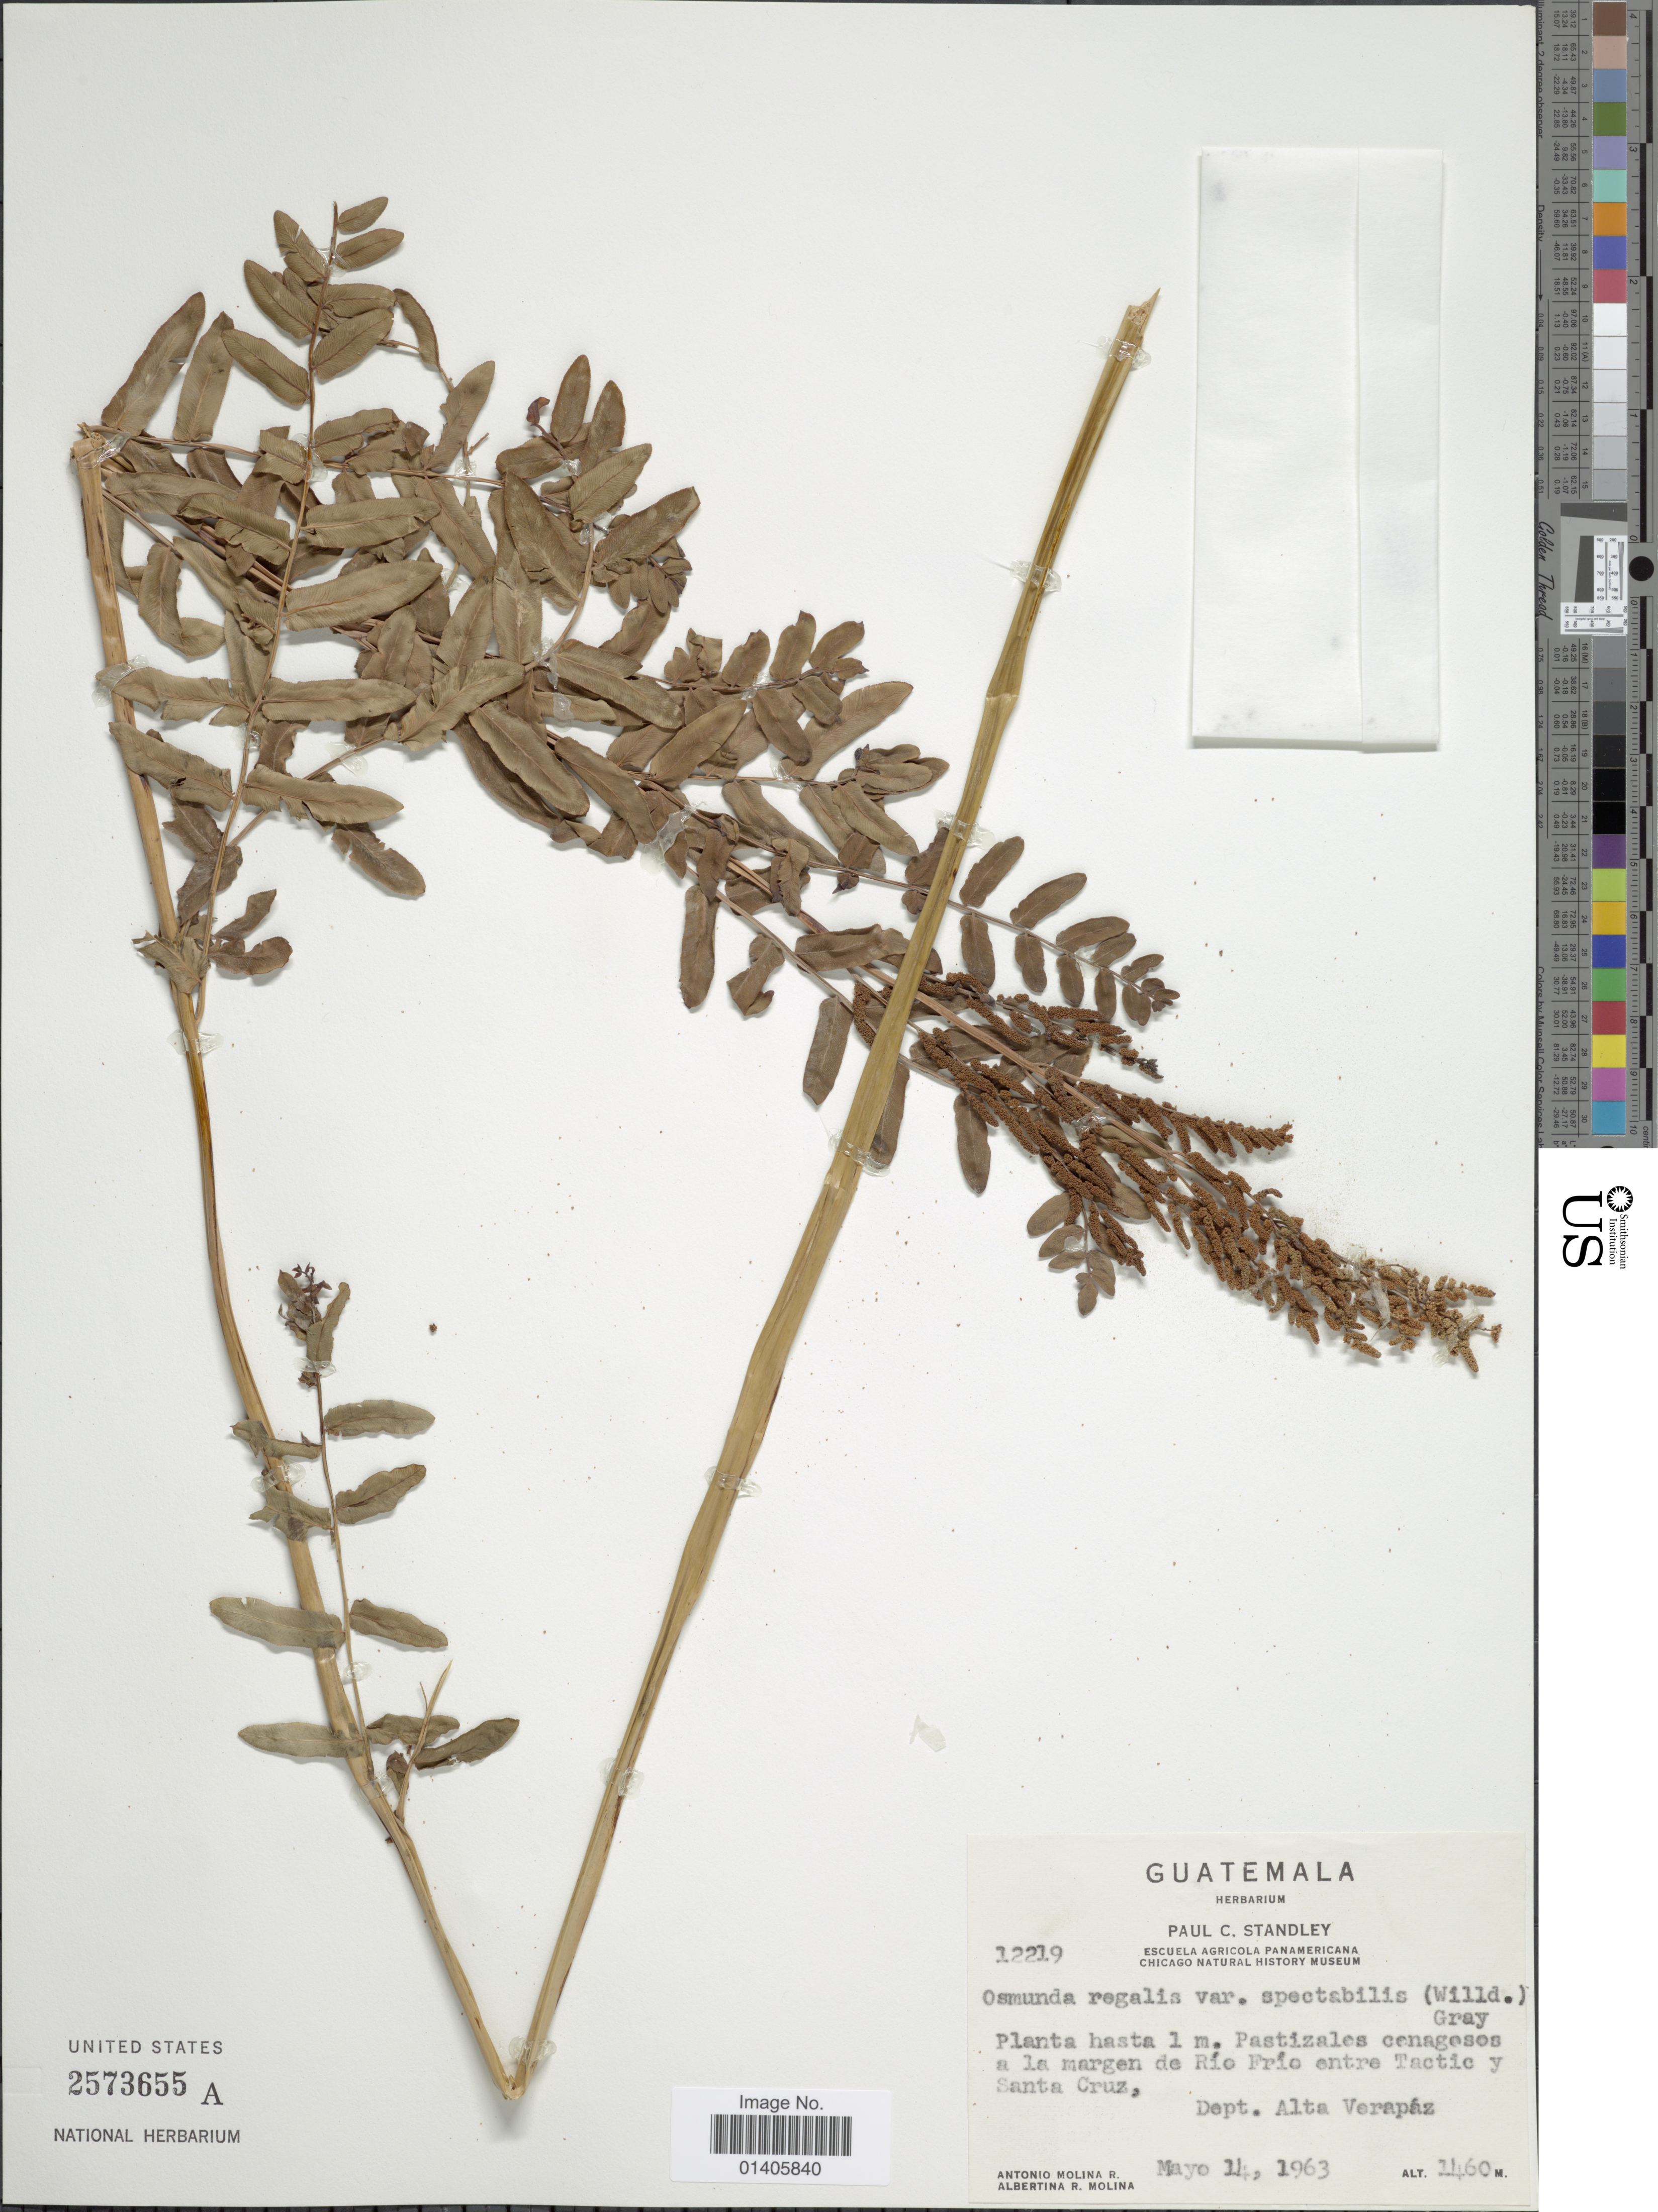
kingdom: Plantae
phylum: Tracheophyta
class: Polypodiopsida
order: Osmundales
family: Osmundaceae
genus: Osmunda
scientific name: Osmunda regalis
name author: L.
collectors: A. Molina R. & A. R. Molina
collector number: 12219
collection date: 1963-05-14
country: Guatemala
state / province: Alta Verapaz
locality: Planta hasta 1 m. Pastizales cenagosos a la margen de Río Frío entre Tactic y Santa Cruz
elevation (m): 1460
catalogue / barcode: US 2573655A